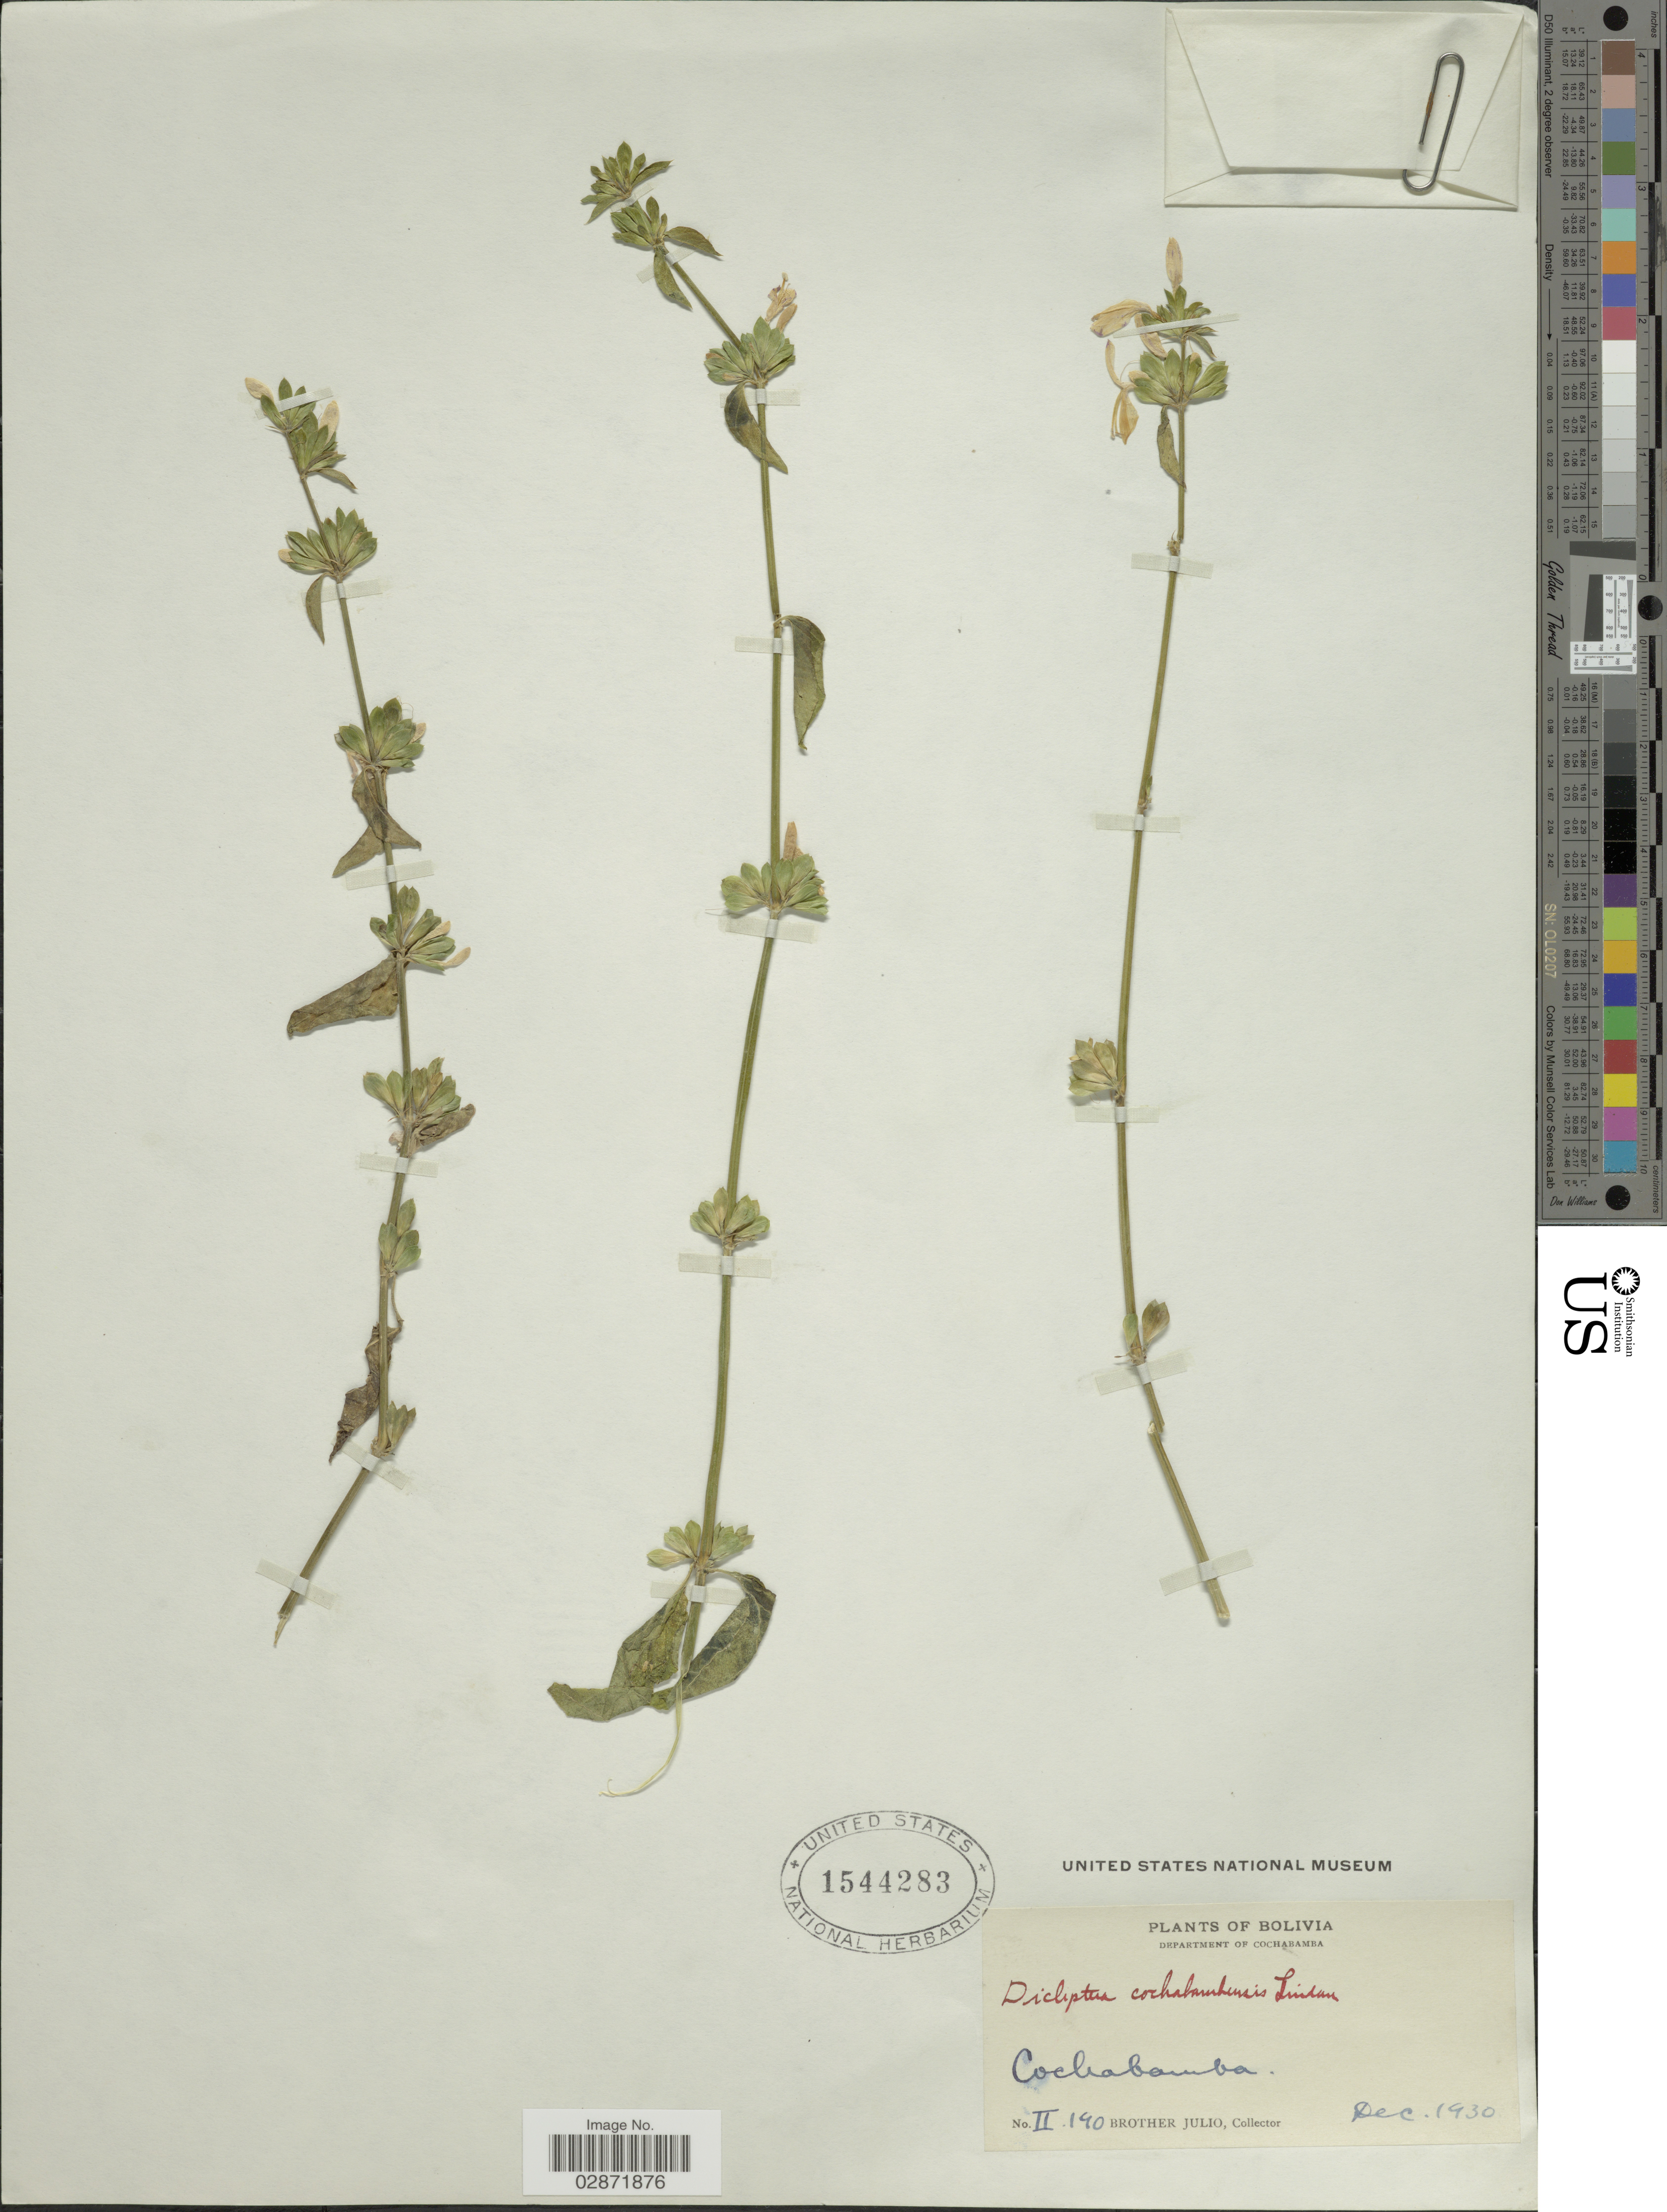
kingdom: Plantae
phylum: Tracheophyta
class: Magnoliopsida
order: Lamiales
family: Acanthaceae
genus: Dicliptera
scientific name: Dicliptera cochabambensis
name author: Lindau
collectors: Bro. Julio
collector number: II.140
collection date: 1930-12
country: Bolivia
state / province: Cochabamba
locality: Department of Cochabamba.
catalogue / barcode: US 1544283